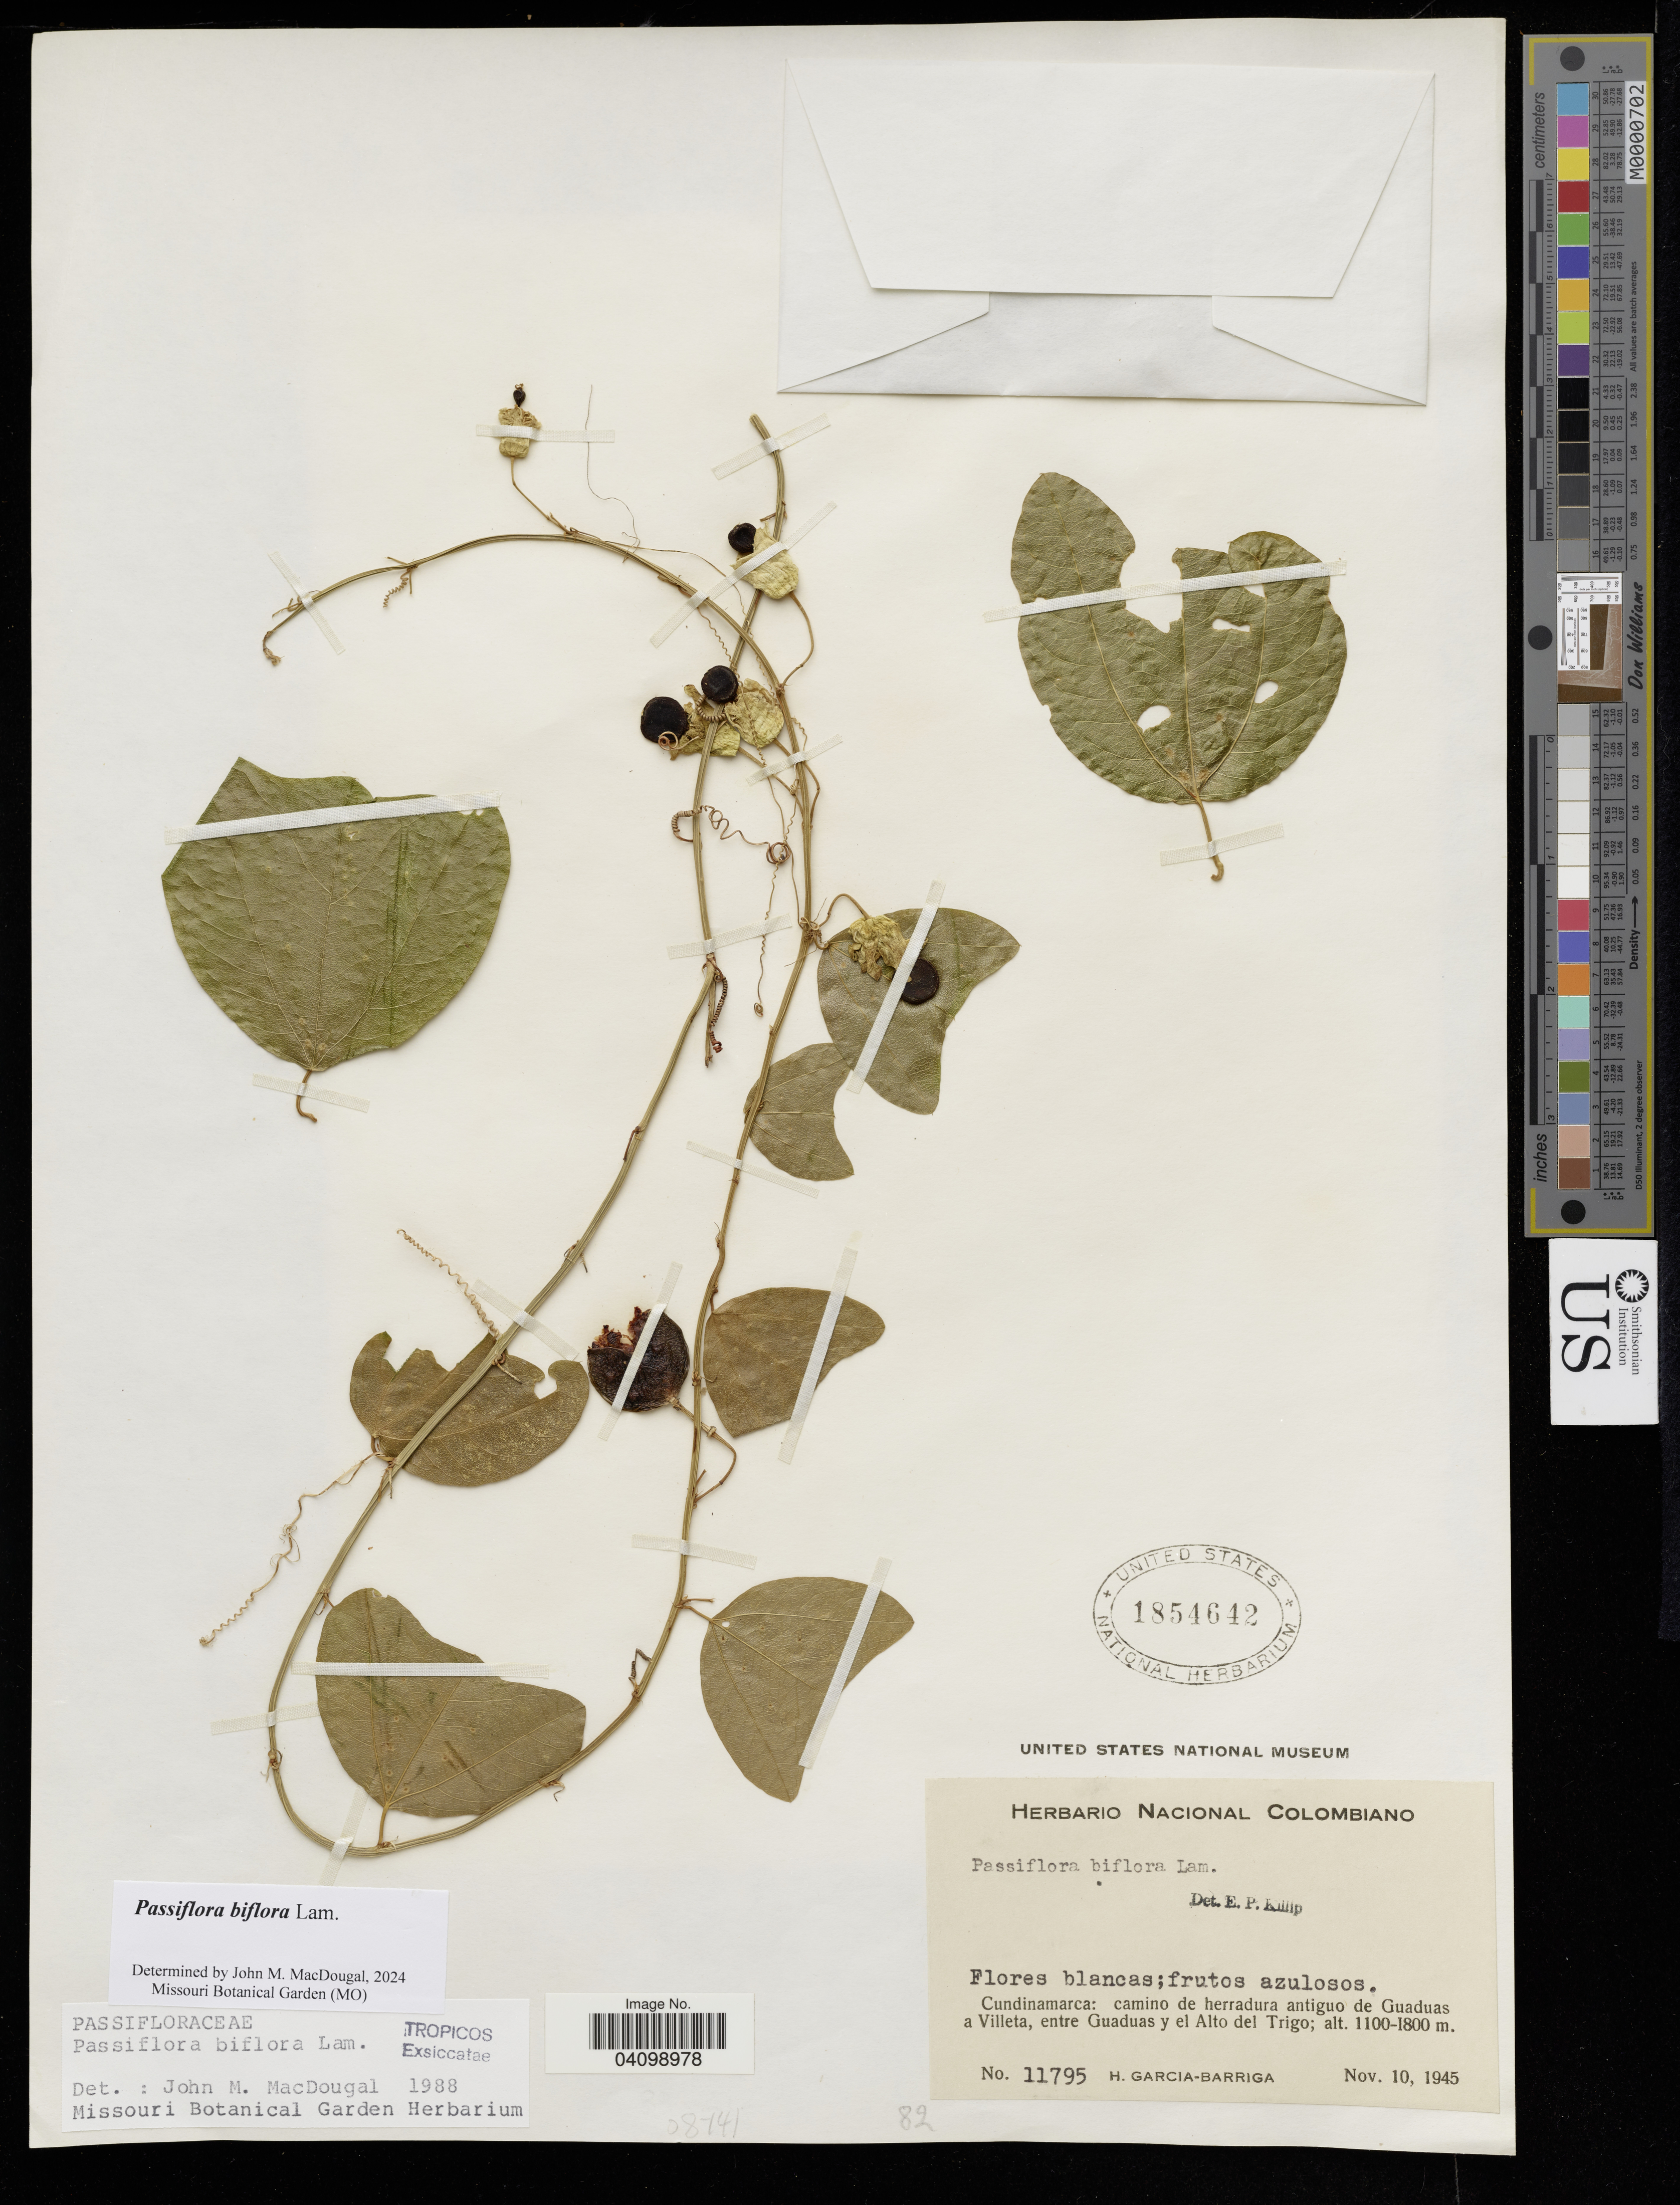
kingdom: Plantae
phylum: Tracheophyta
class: Magnoliopsida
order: Malpighiales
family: Passifloraceae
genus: Passiflora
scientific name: Passiflora biflora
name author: Lam.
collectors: H. García Barriga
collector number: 11795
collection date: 1945-11-10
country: Colombia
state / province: Cundinamarca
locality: Camino de herradura antiguo de Guaduas a Villeta, entre Guaduas y el Alto del Trigo.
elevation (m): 1100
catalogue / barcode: US 1854642